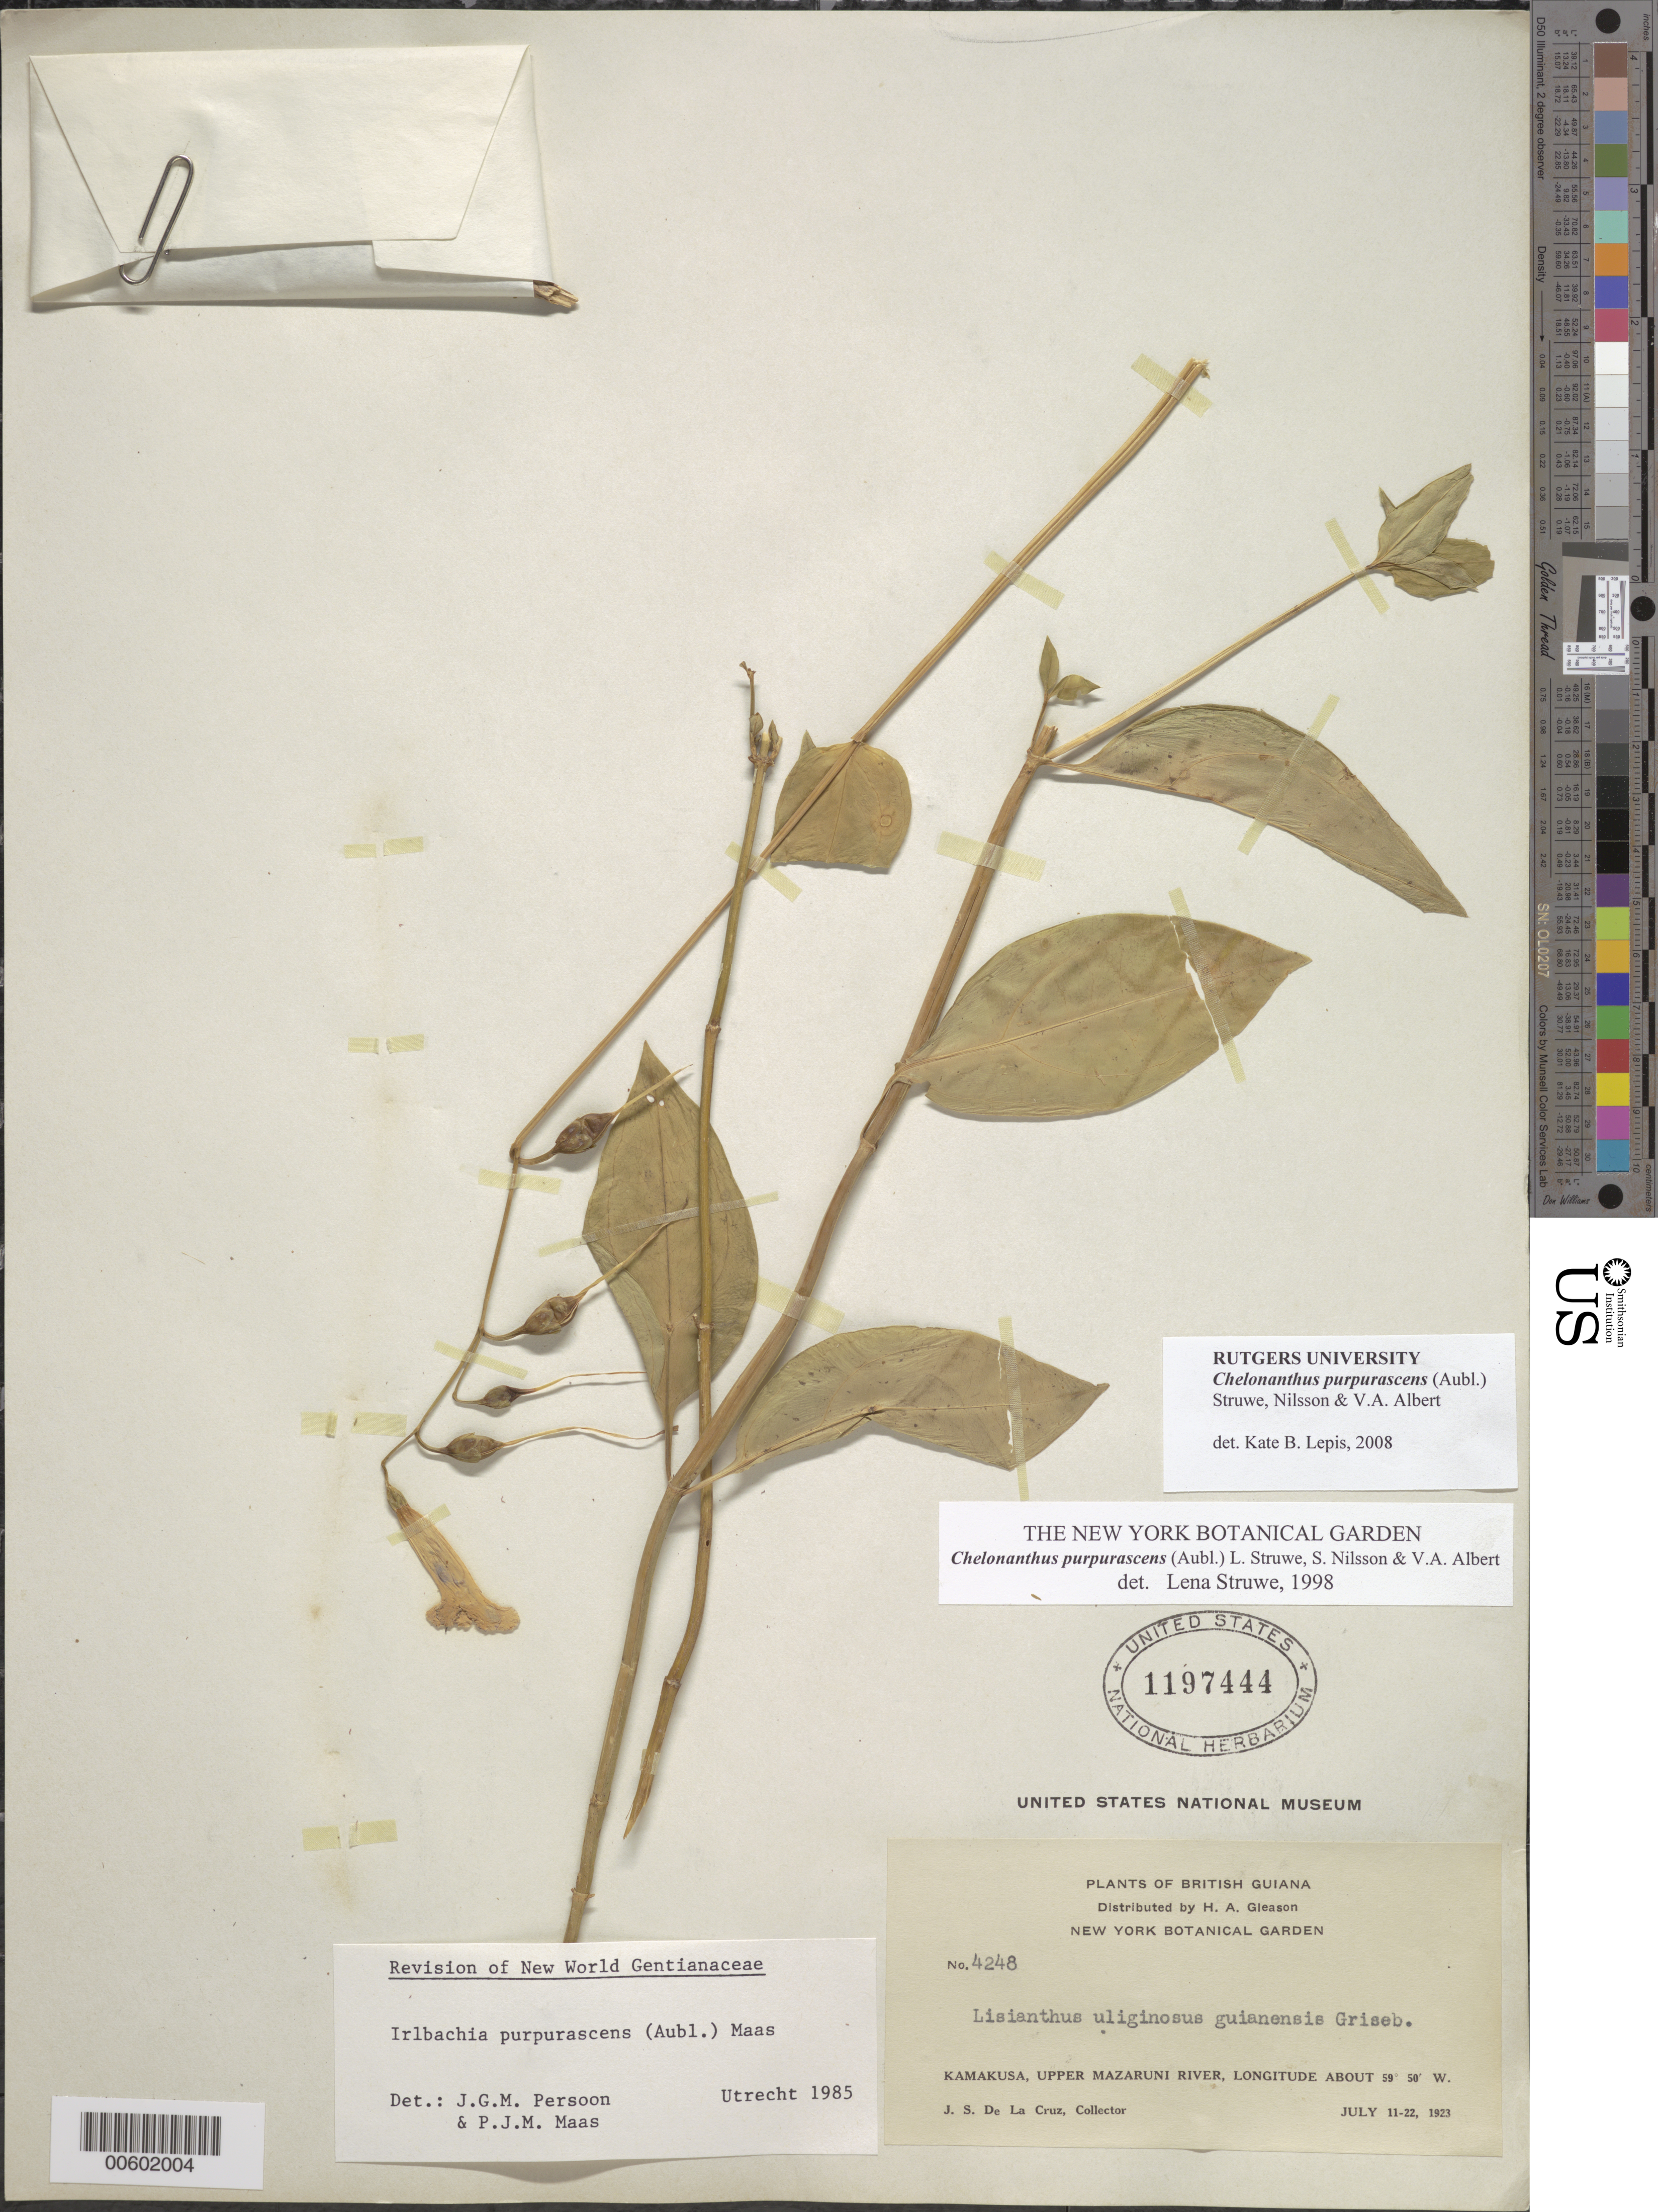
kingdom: Plantae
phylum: Tracheophyta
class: Magnoliopsida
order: Gentianales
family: Gentianaceae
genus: Chelonanthus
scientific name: Chelonanthus purpurascens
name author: (Aubl.) Struwe et al.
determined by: Struwe, L.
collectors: J. S. de la Cruz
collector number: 4248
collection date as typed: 11-Jul-23 to 22-Jul-23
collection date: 1923-07-11/1923-07-22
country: Guyana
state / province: Cuyuni-Mazaruni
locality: Kamakusa, Upper Mazaruni R.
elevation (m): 100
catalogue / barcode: US 1197444